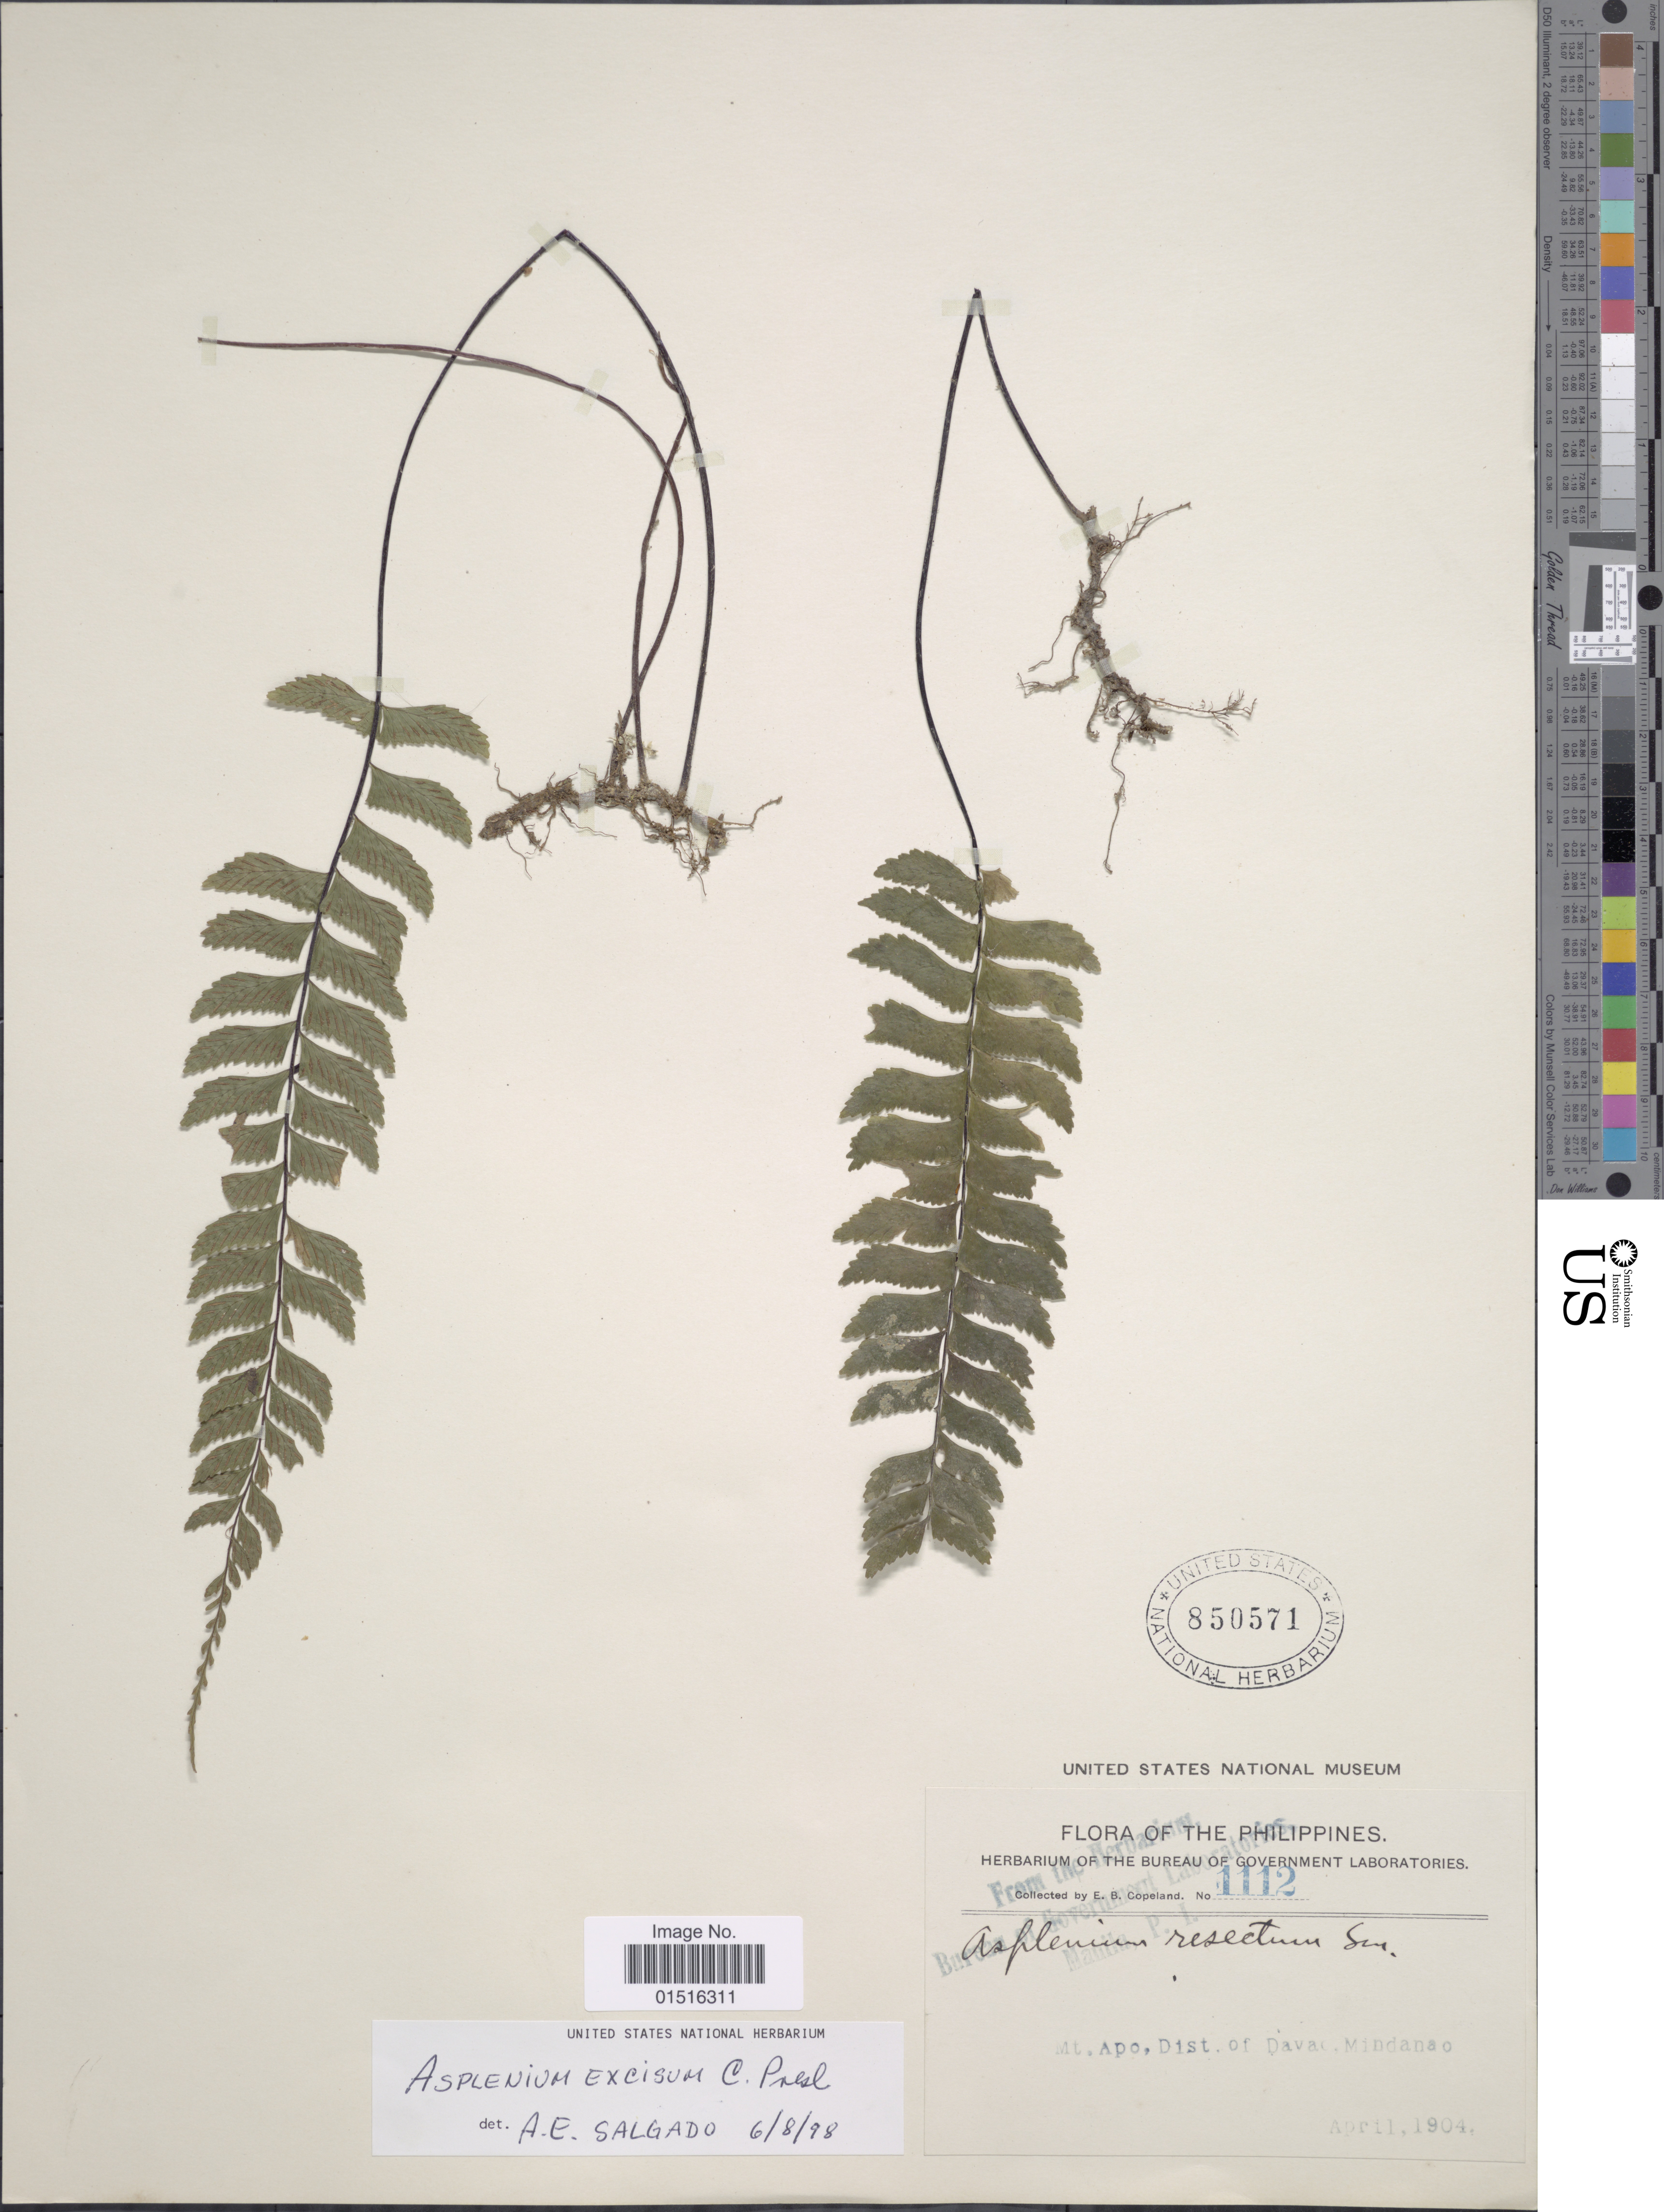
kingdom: Plantae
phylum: Tracheophyta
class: Polypodiopsida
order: Polypodiales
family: Aspleniaceae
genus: Hymenasplenium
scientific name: Hymenasplenium excisum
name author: C. Presl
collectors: E. B. Copeland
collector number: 1112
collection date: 1904-04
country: Philippines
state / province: Davao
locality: Mt. Apo, Distr of Davao, MIndanao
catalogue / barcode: US 850571